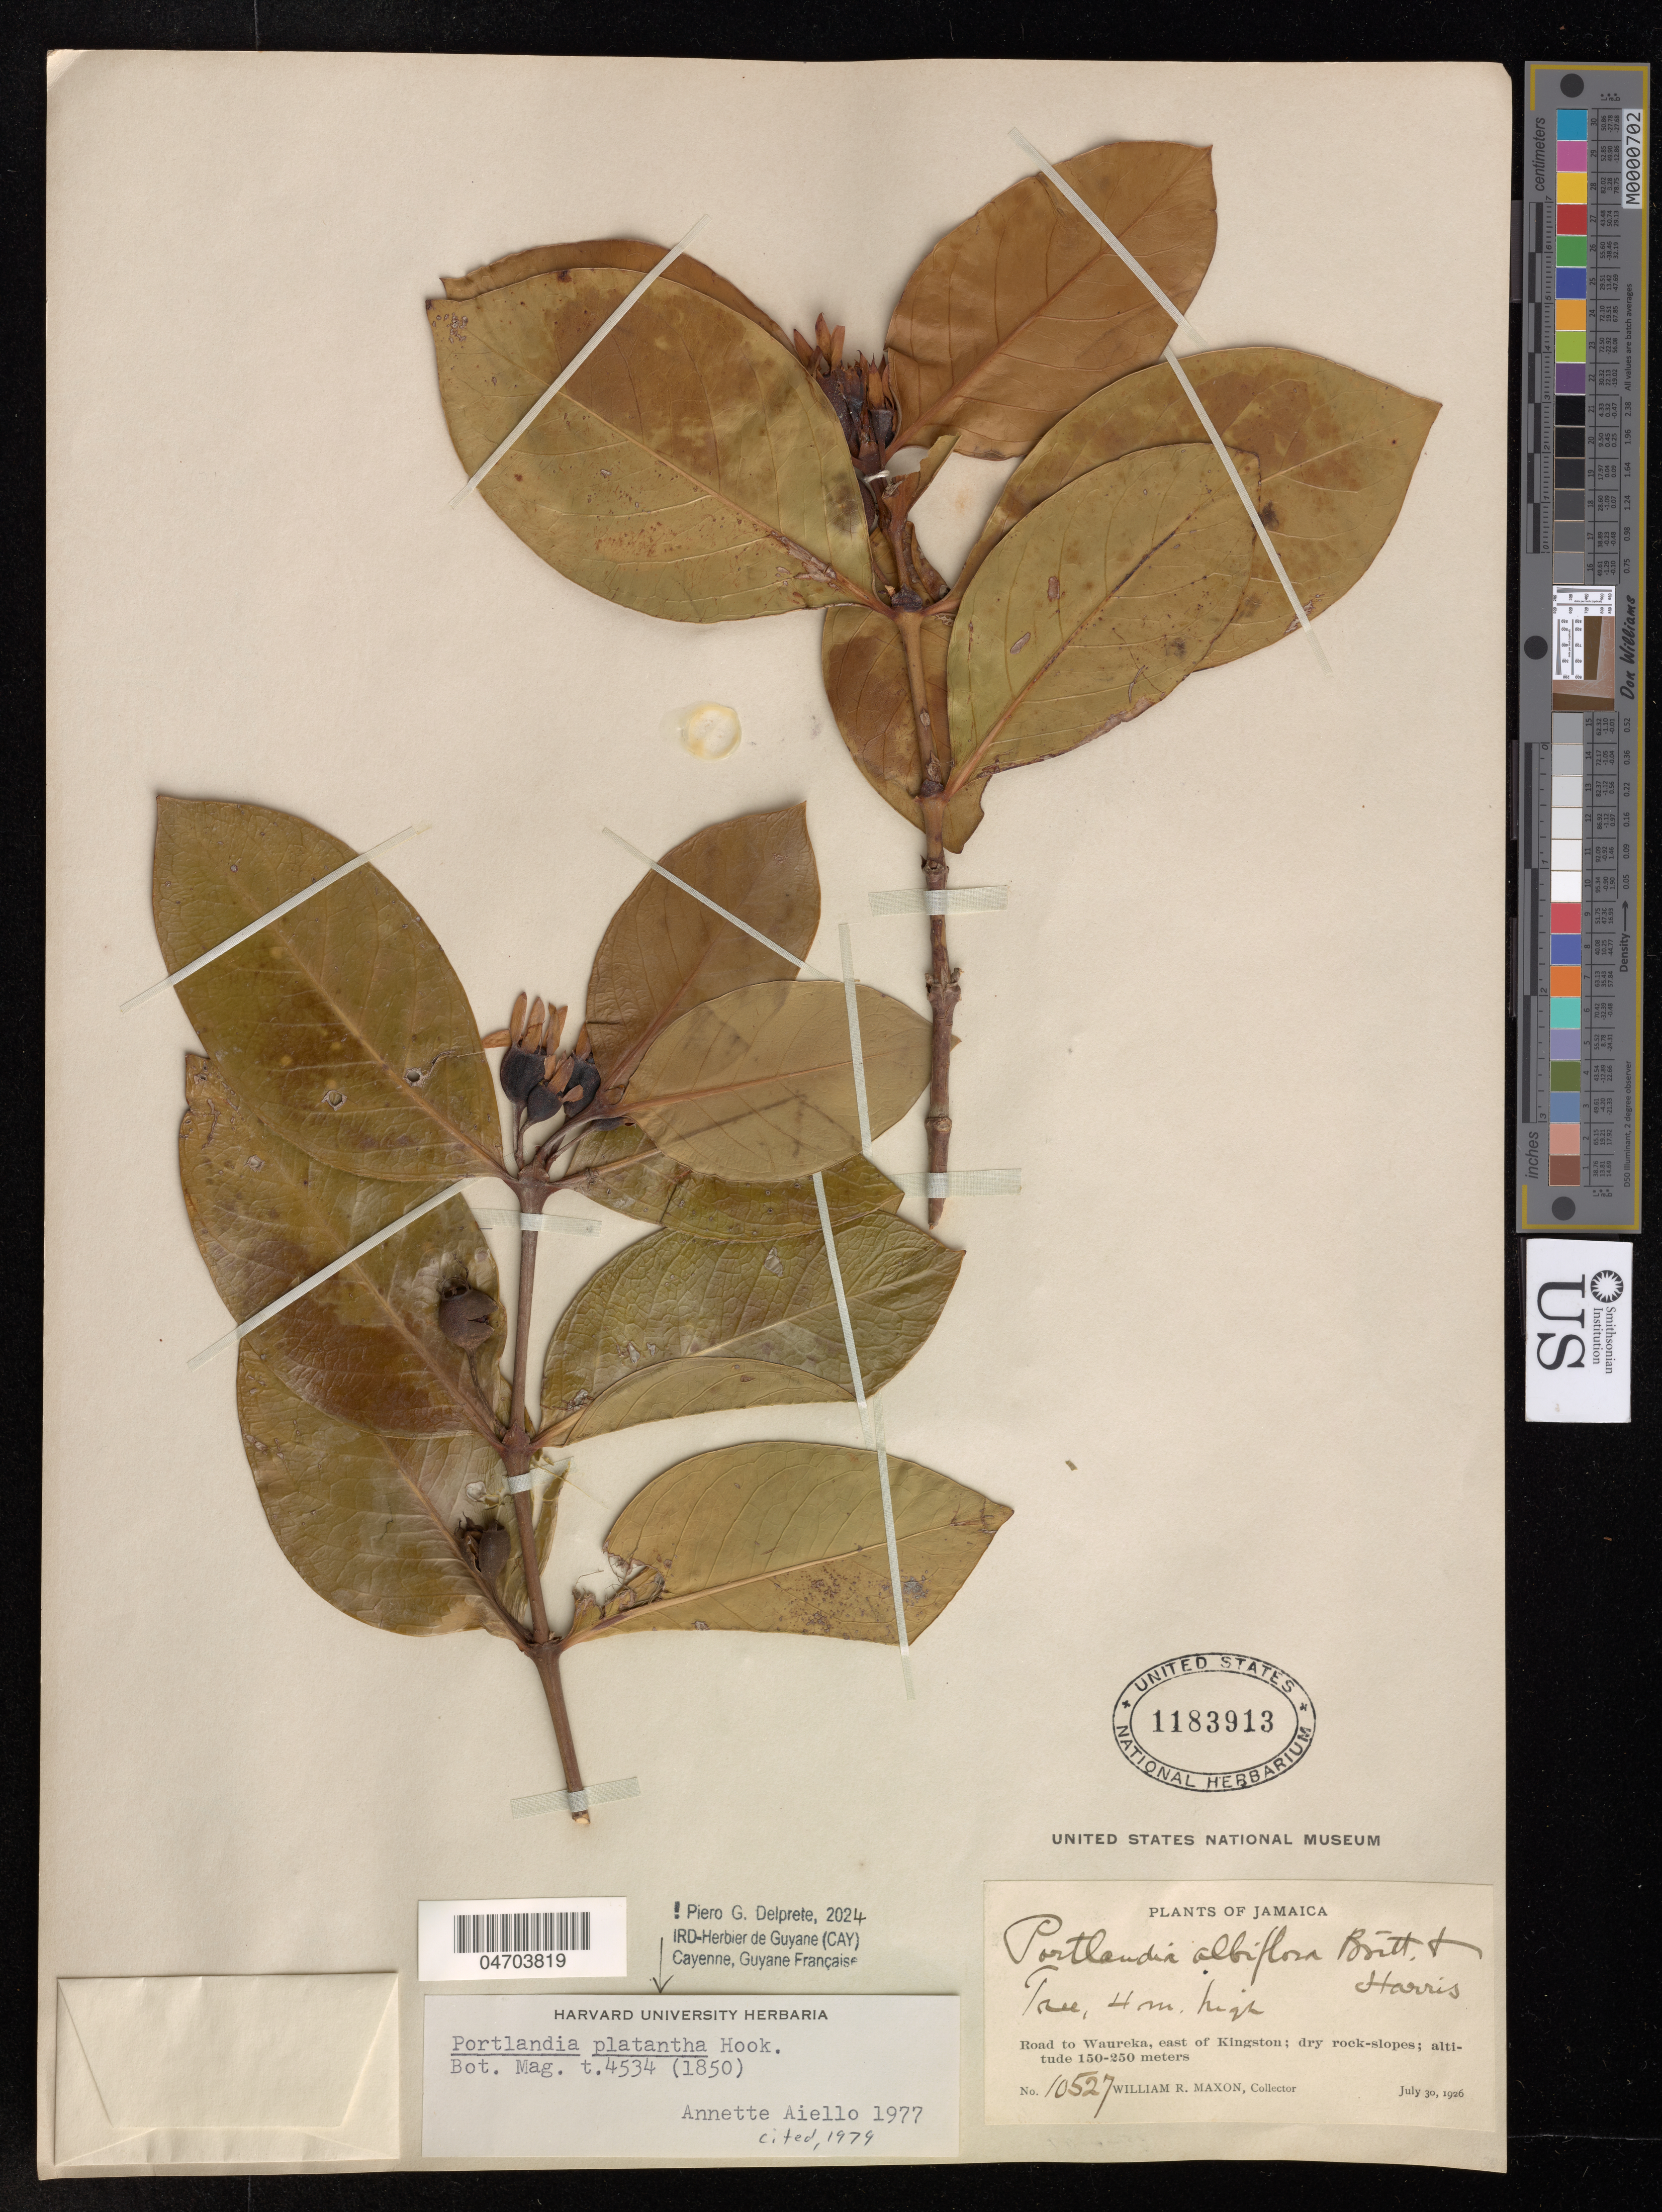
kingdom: Plantae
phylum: Tracheophyta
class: Magnoliopsida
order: Gentianales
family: Rubiaceae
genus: Portlandia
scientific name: Portlandia platantha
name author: Hook. f.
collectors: W. R. Maxon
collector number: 10527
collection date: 1926-07-30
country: Jamaica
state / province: Kingston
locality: Road to Waureka, east of Kingston.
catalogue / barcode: US 1183913